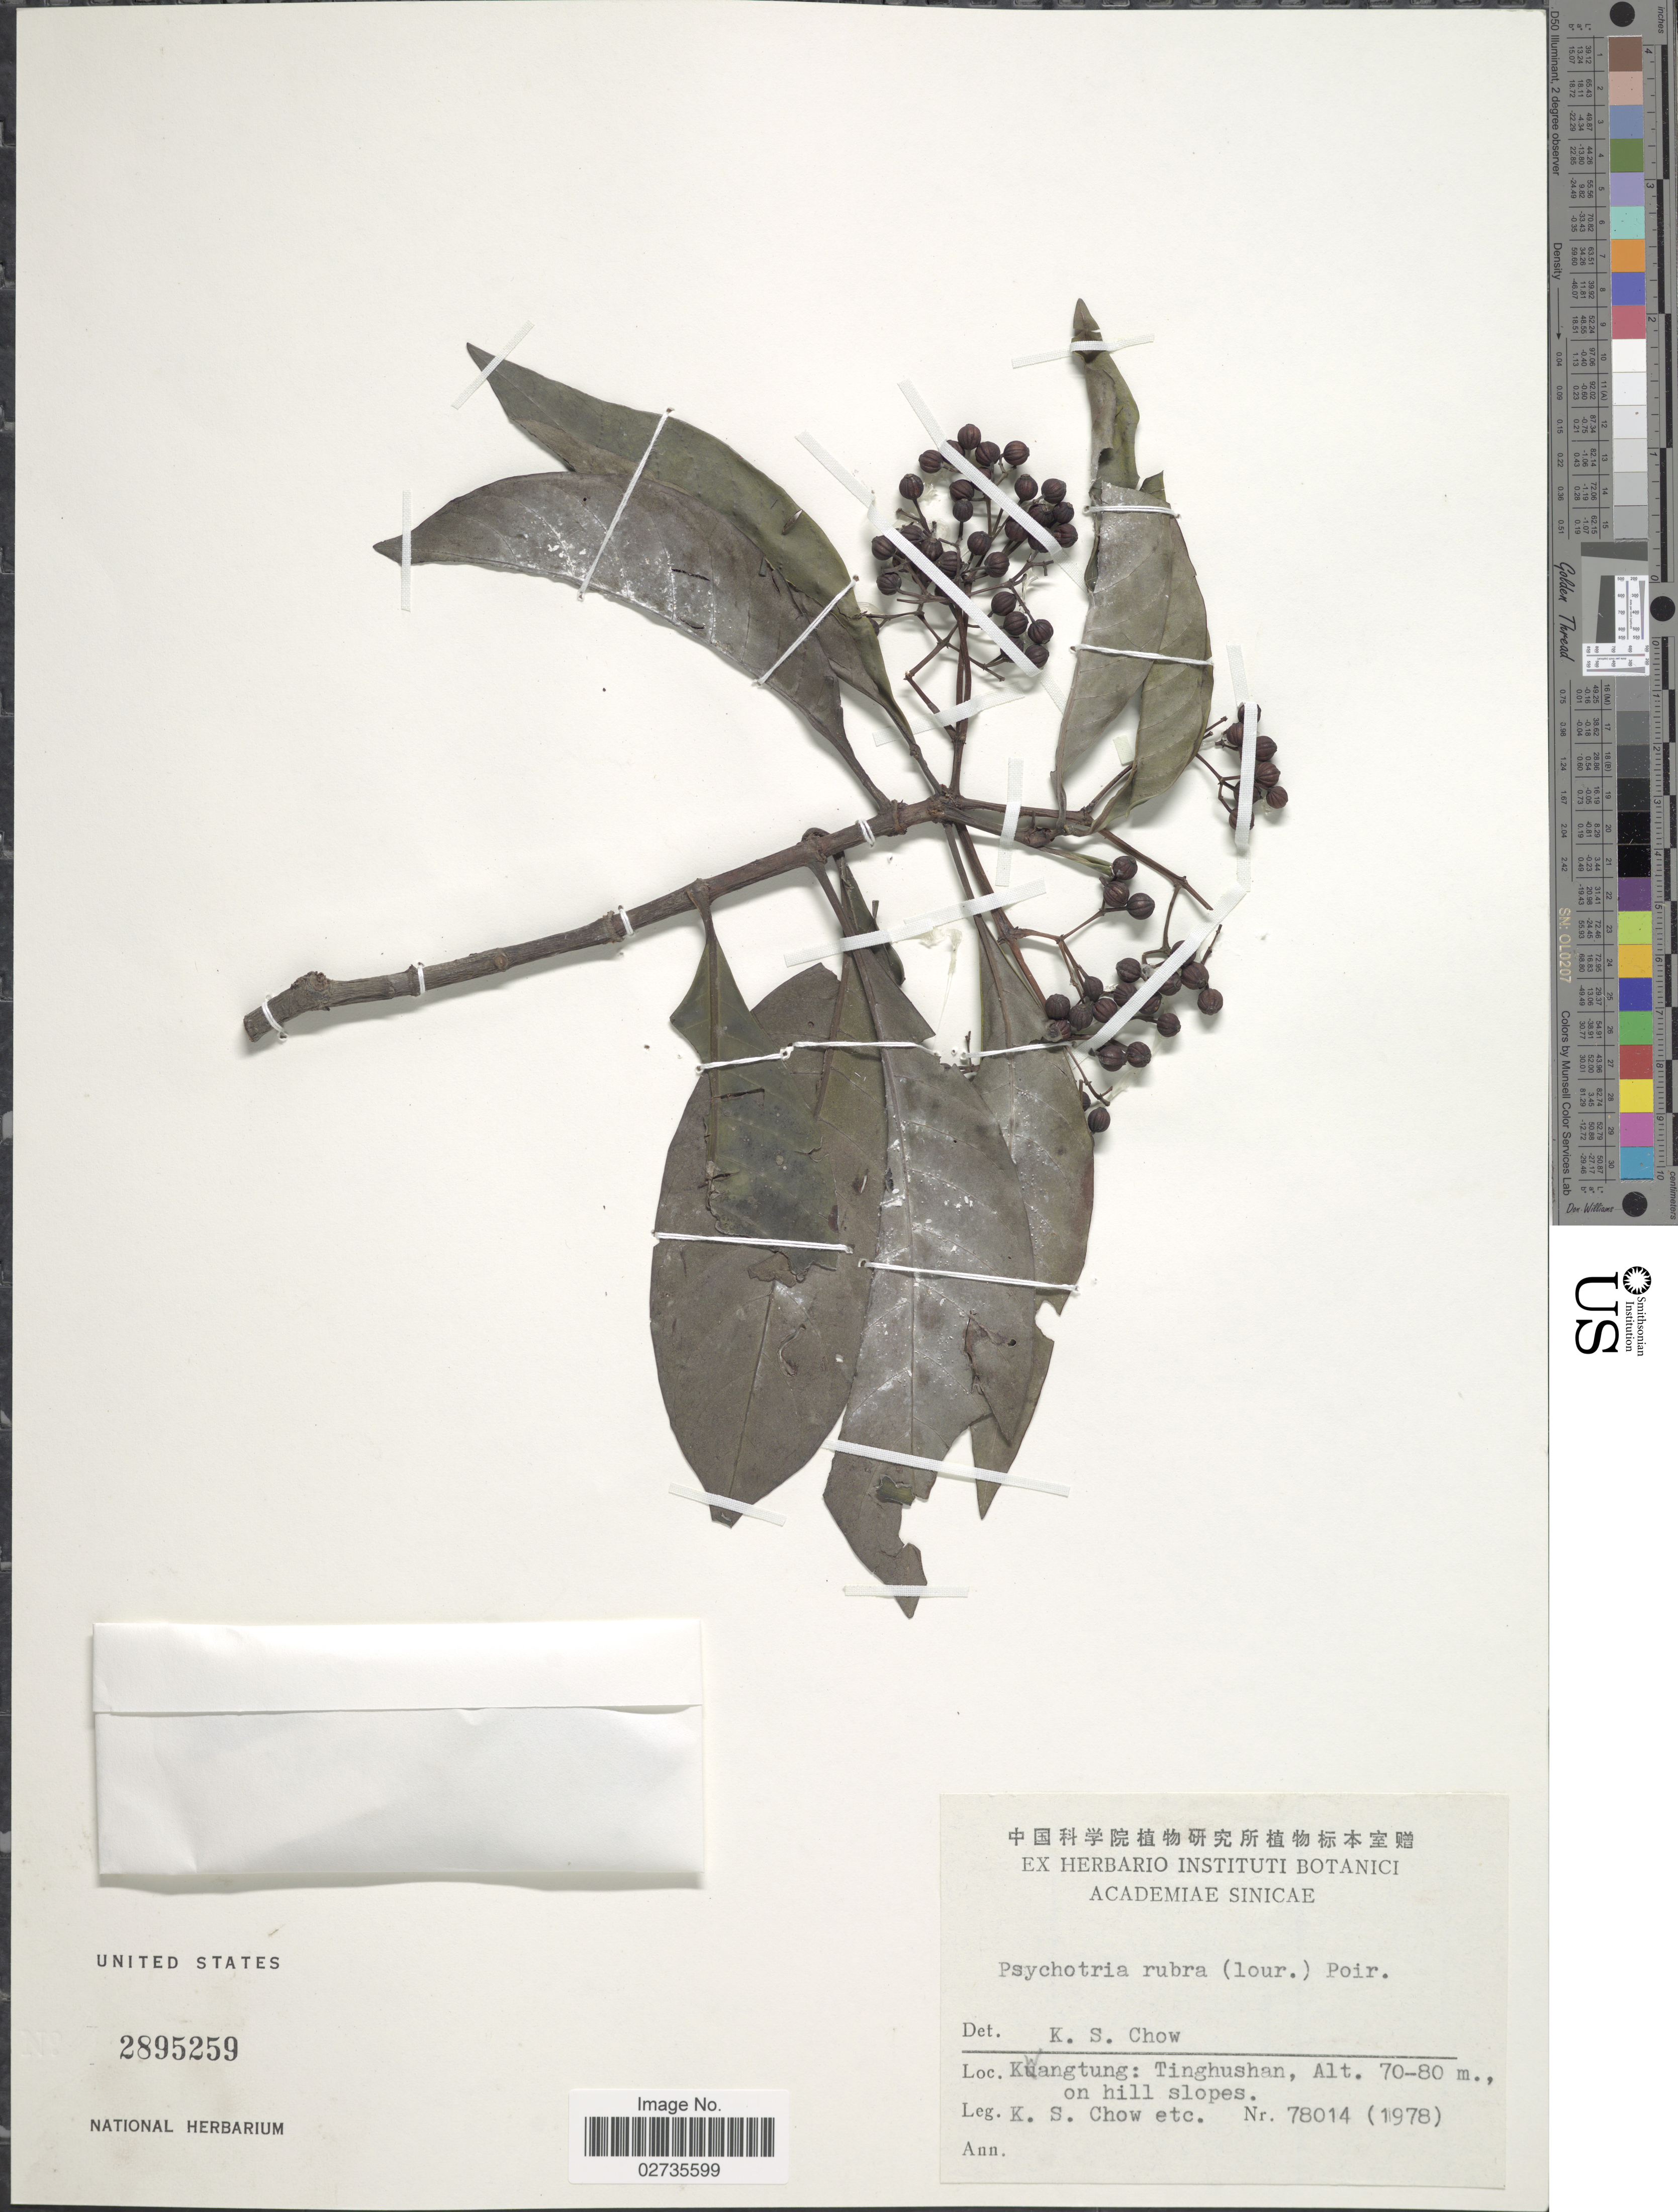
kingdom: Plantae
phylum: Tracheophyta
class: Magnoliopsida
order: Gentianales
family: Rubiaceae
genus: Psychotria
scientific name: Psychotria rubra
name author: (Lour.) Poir.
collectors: K. S. Chow & et al.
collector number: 78014 (1978)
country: China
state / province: Guangdong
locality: Kwangtung: Tinghushan, on hill slopes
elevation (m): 70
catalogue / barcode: US 2895259